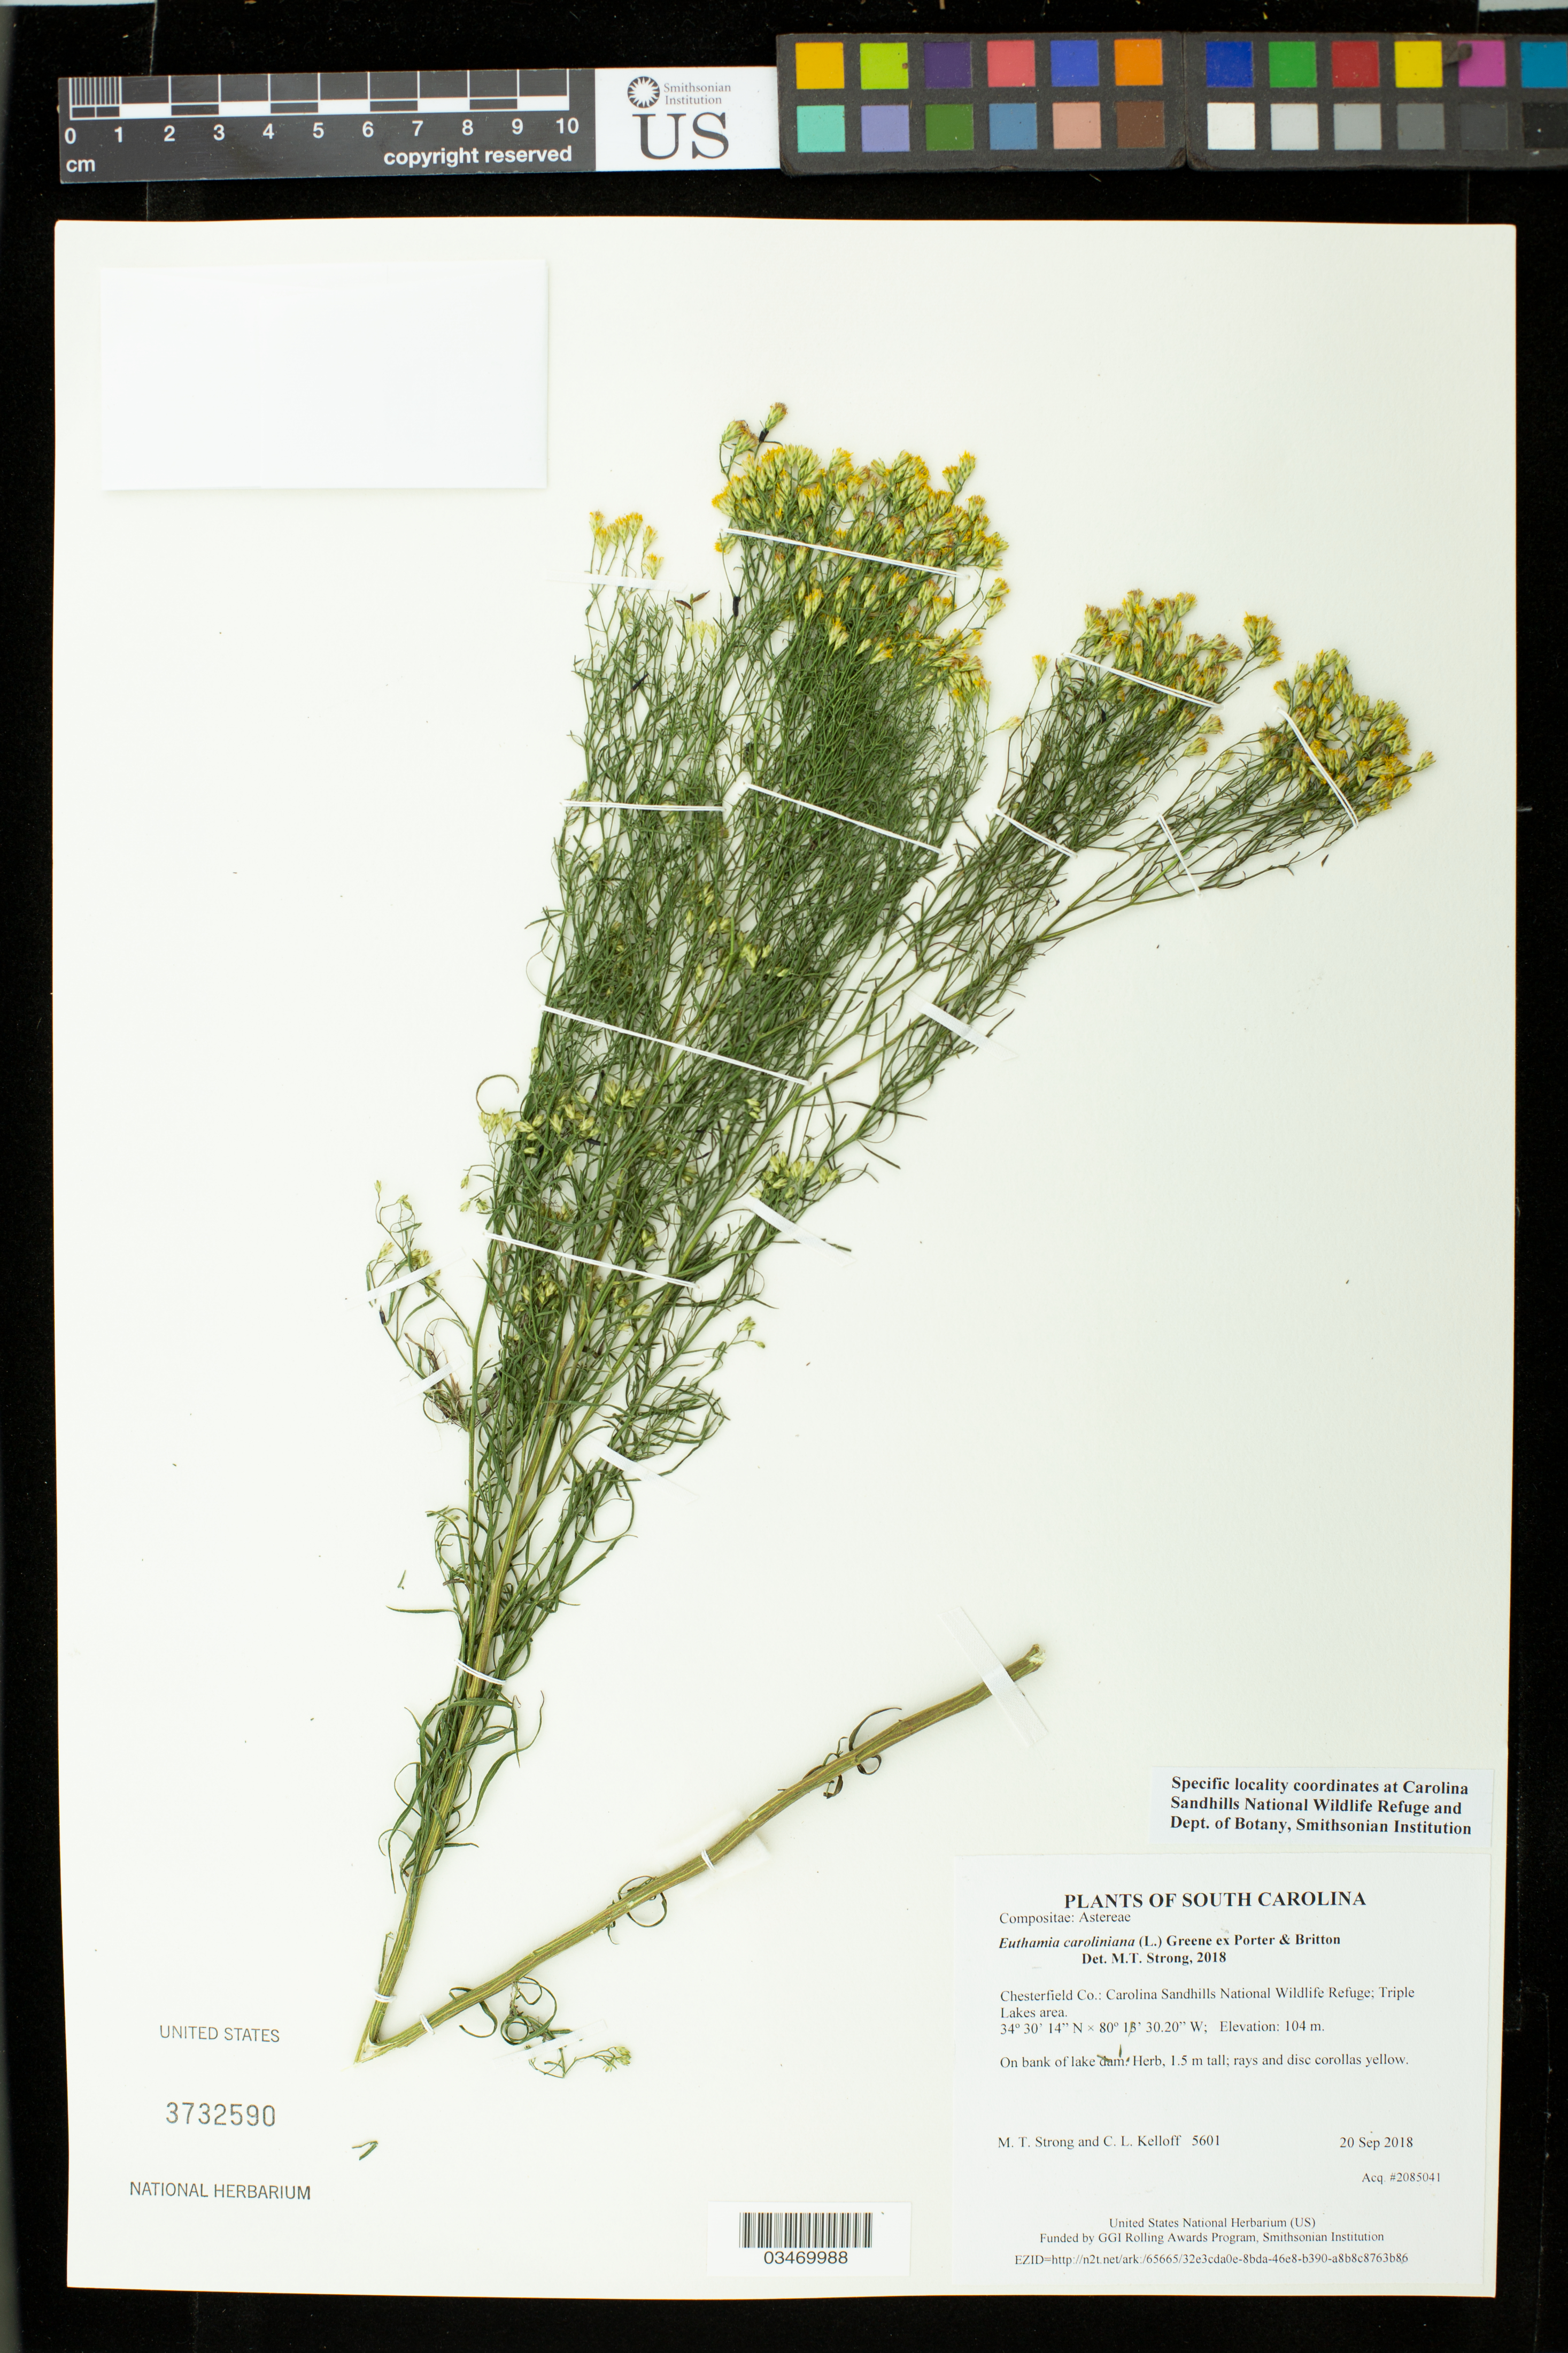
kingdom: Plantae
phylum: Tracheophyta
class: Magnoliopsida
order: Asterales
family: Asteraceae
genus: Euthamia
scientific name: Euthamia caroliniana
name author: (L.) Greene ex Porter & Britton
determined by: Strong, M. T., (US), Smithsonian Institution - National Museum of Natural History (UNITED STATES)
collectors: M. T. Strong & C. L. Kelloff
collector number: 5601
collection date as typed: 20 Sep 2018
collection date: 2018-09-20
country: United States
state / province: South Carolina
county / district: Chesterfield Co.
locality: Carolina Sandhills National Wildlife Refuge; Triple Lakes area. Seepages bordering E side of lower (S) lake.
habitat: On bank of lake dam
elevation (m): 104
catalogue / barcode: US 3732590